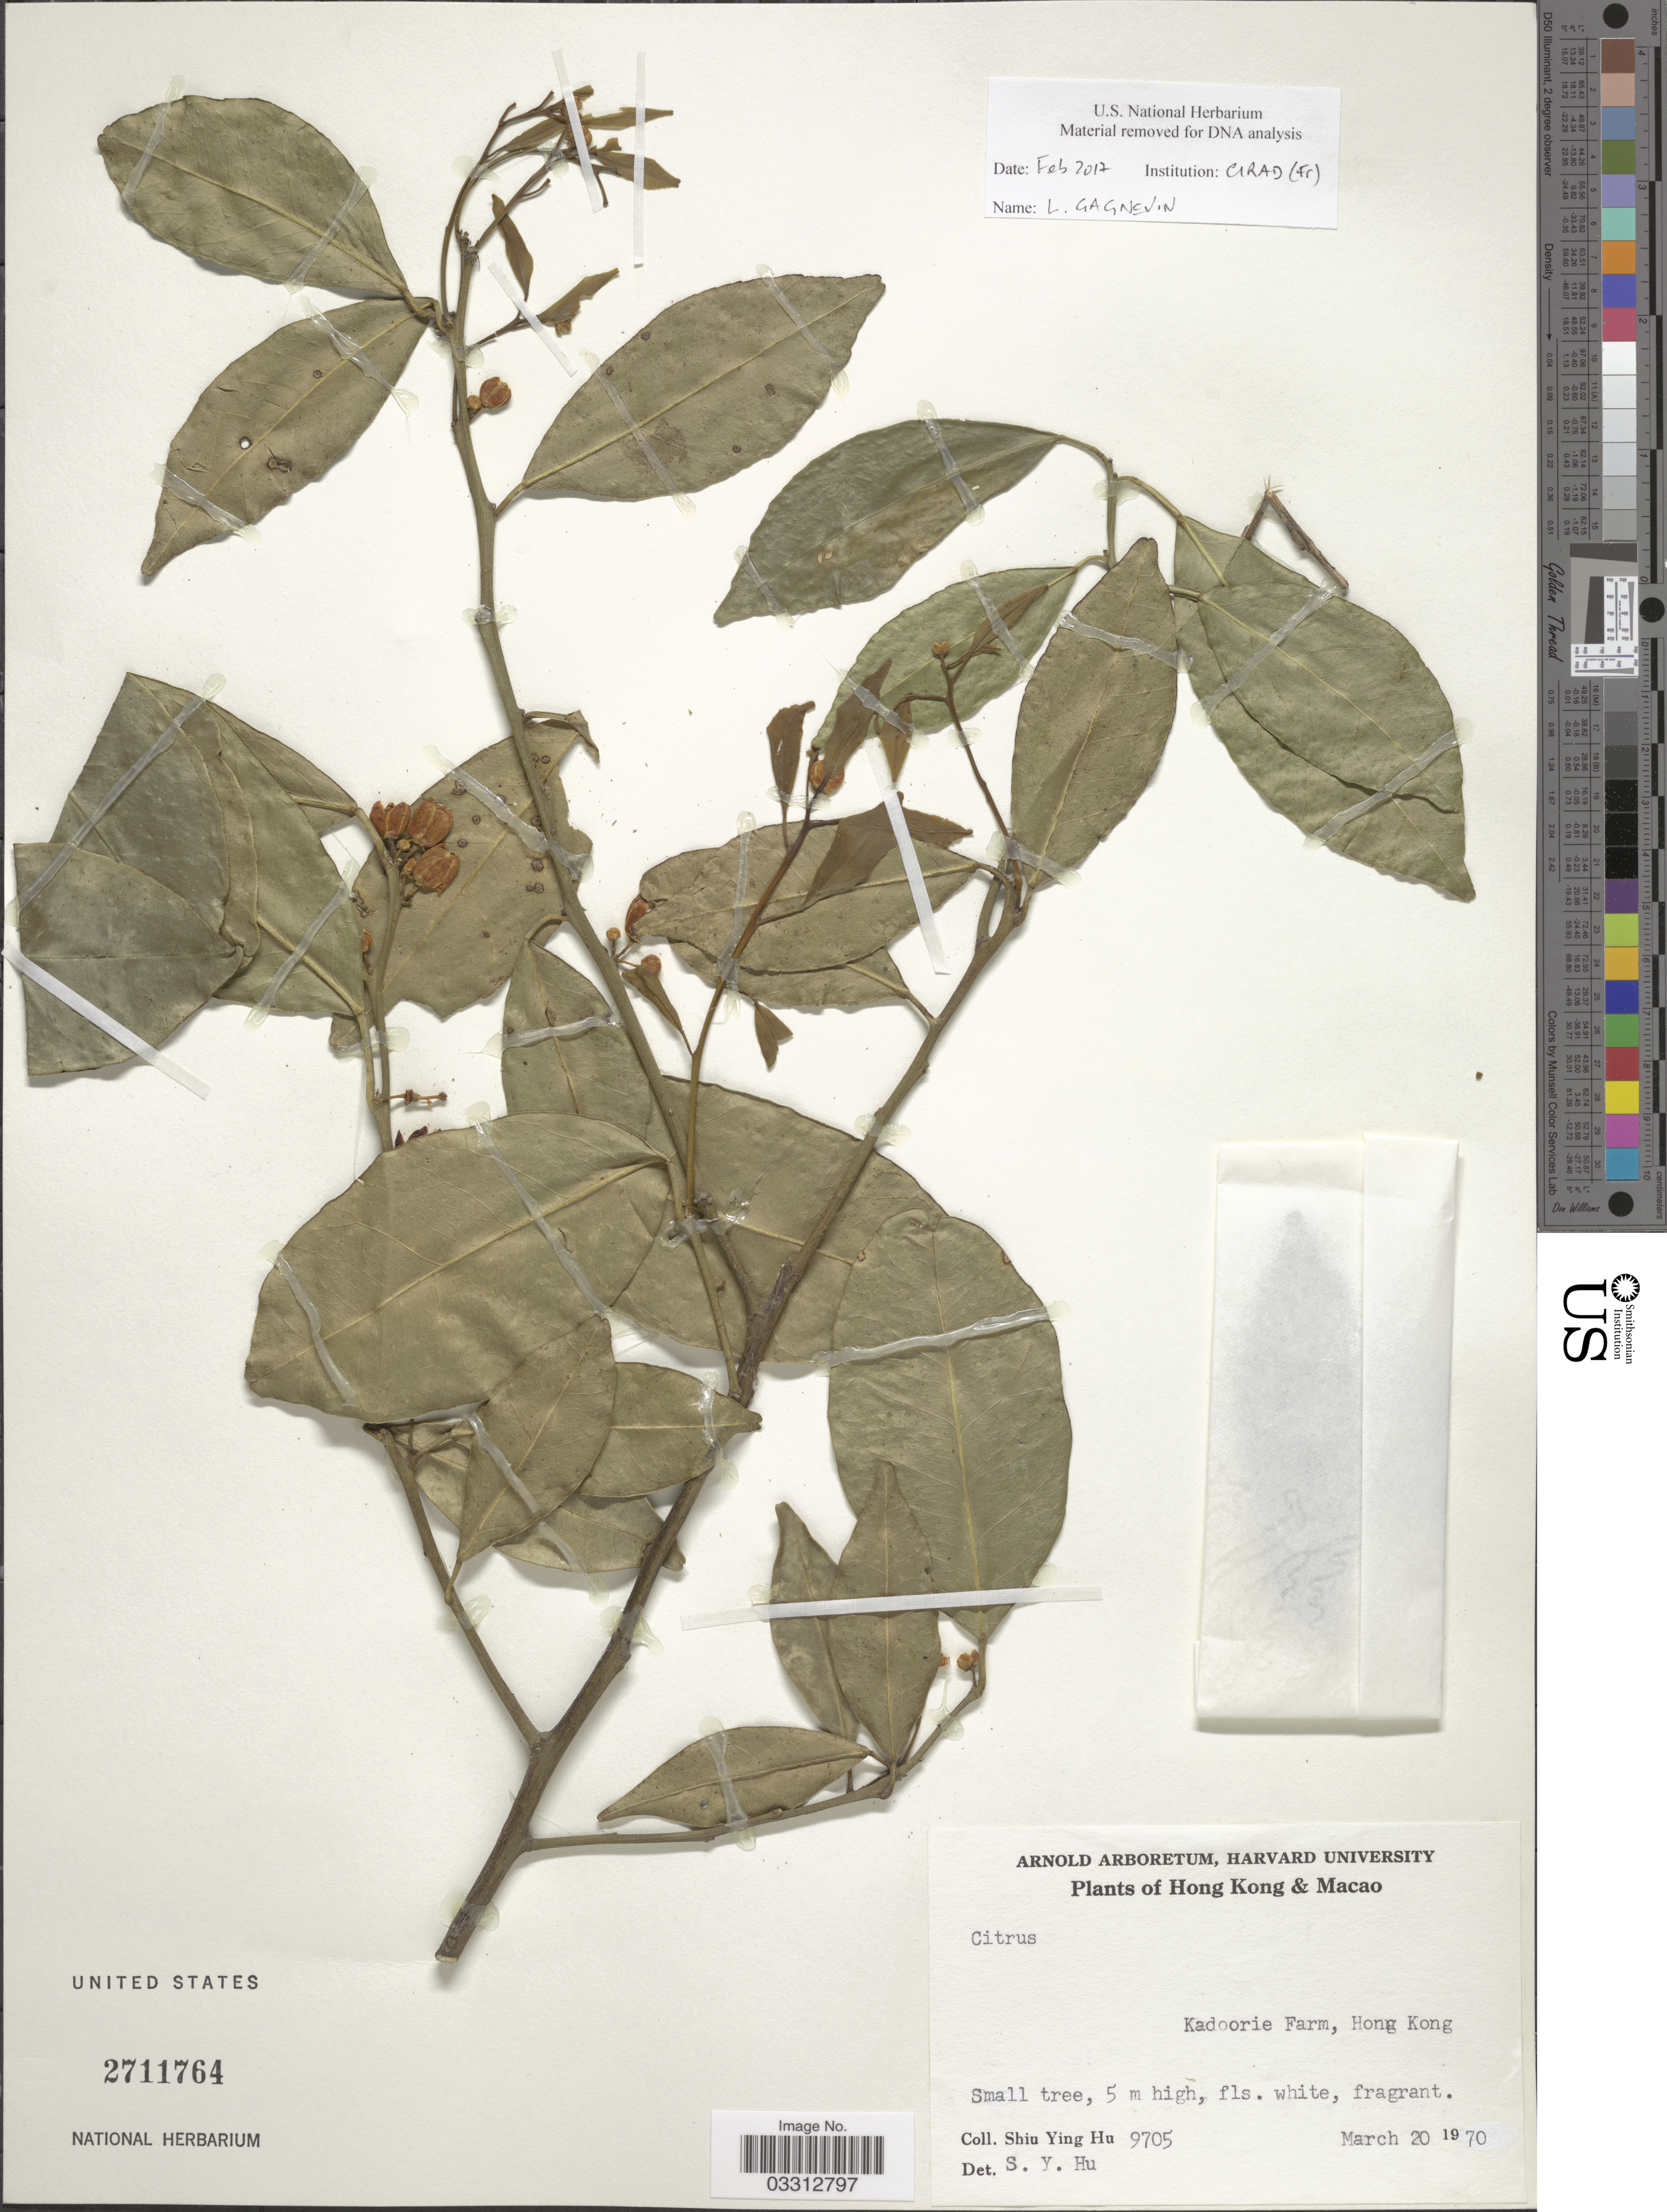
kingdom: Plantae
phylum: Tracheophyta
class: Magnoliopsida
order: Sapindales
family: Rutaceae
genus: Citrus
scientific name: Citrus sp.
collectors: S. Y. Hu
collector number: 9705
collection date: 1970-03-20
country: China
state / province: Hong Kong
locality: Kadoorie Farm.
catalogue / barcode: US 2711764